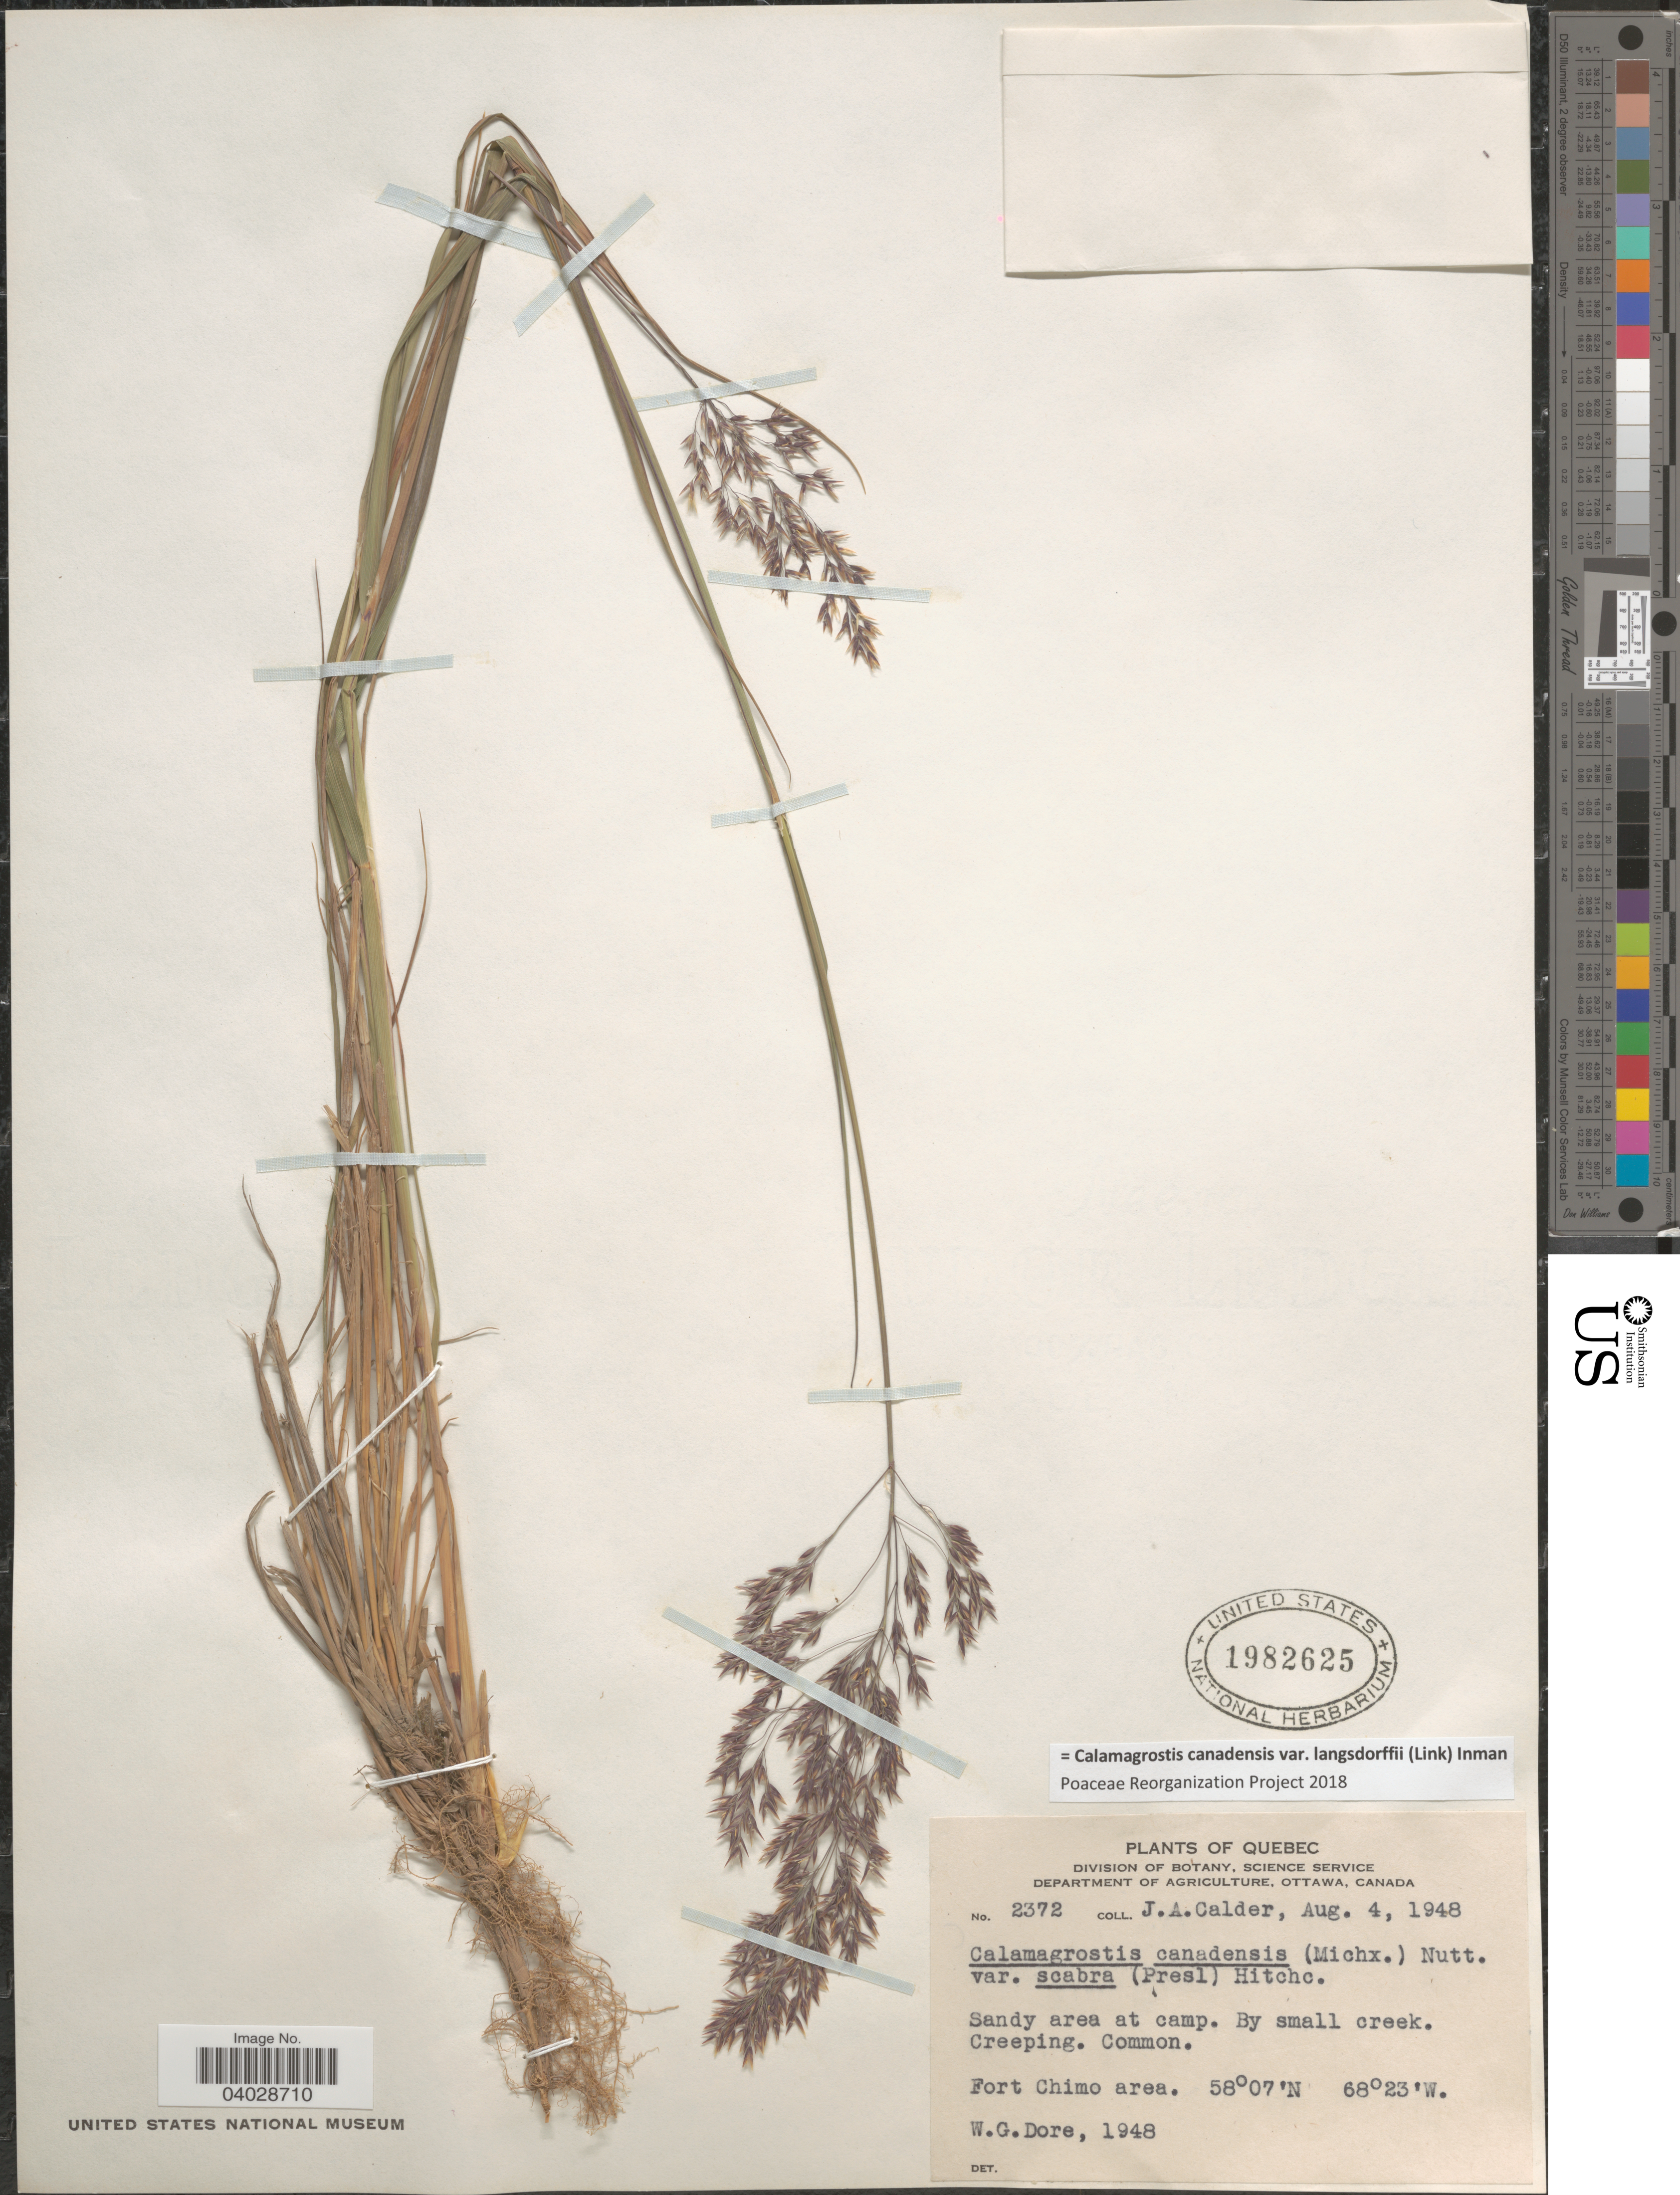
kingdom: Plantae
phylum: Tracheophyta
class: Liliopsida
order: Poales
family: Poaceae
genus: Calamagrostis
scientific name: Calamagrostis canadensis var. langsdorffii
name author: (Link) Inman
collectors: W. Dore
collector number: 2372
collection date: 1948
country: Canada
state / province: Quebec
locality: Sandy area at camp. By small creek. Fort Chimo area.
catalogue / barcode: US 1982625